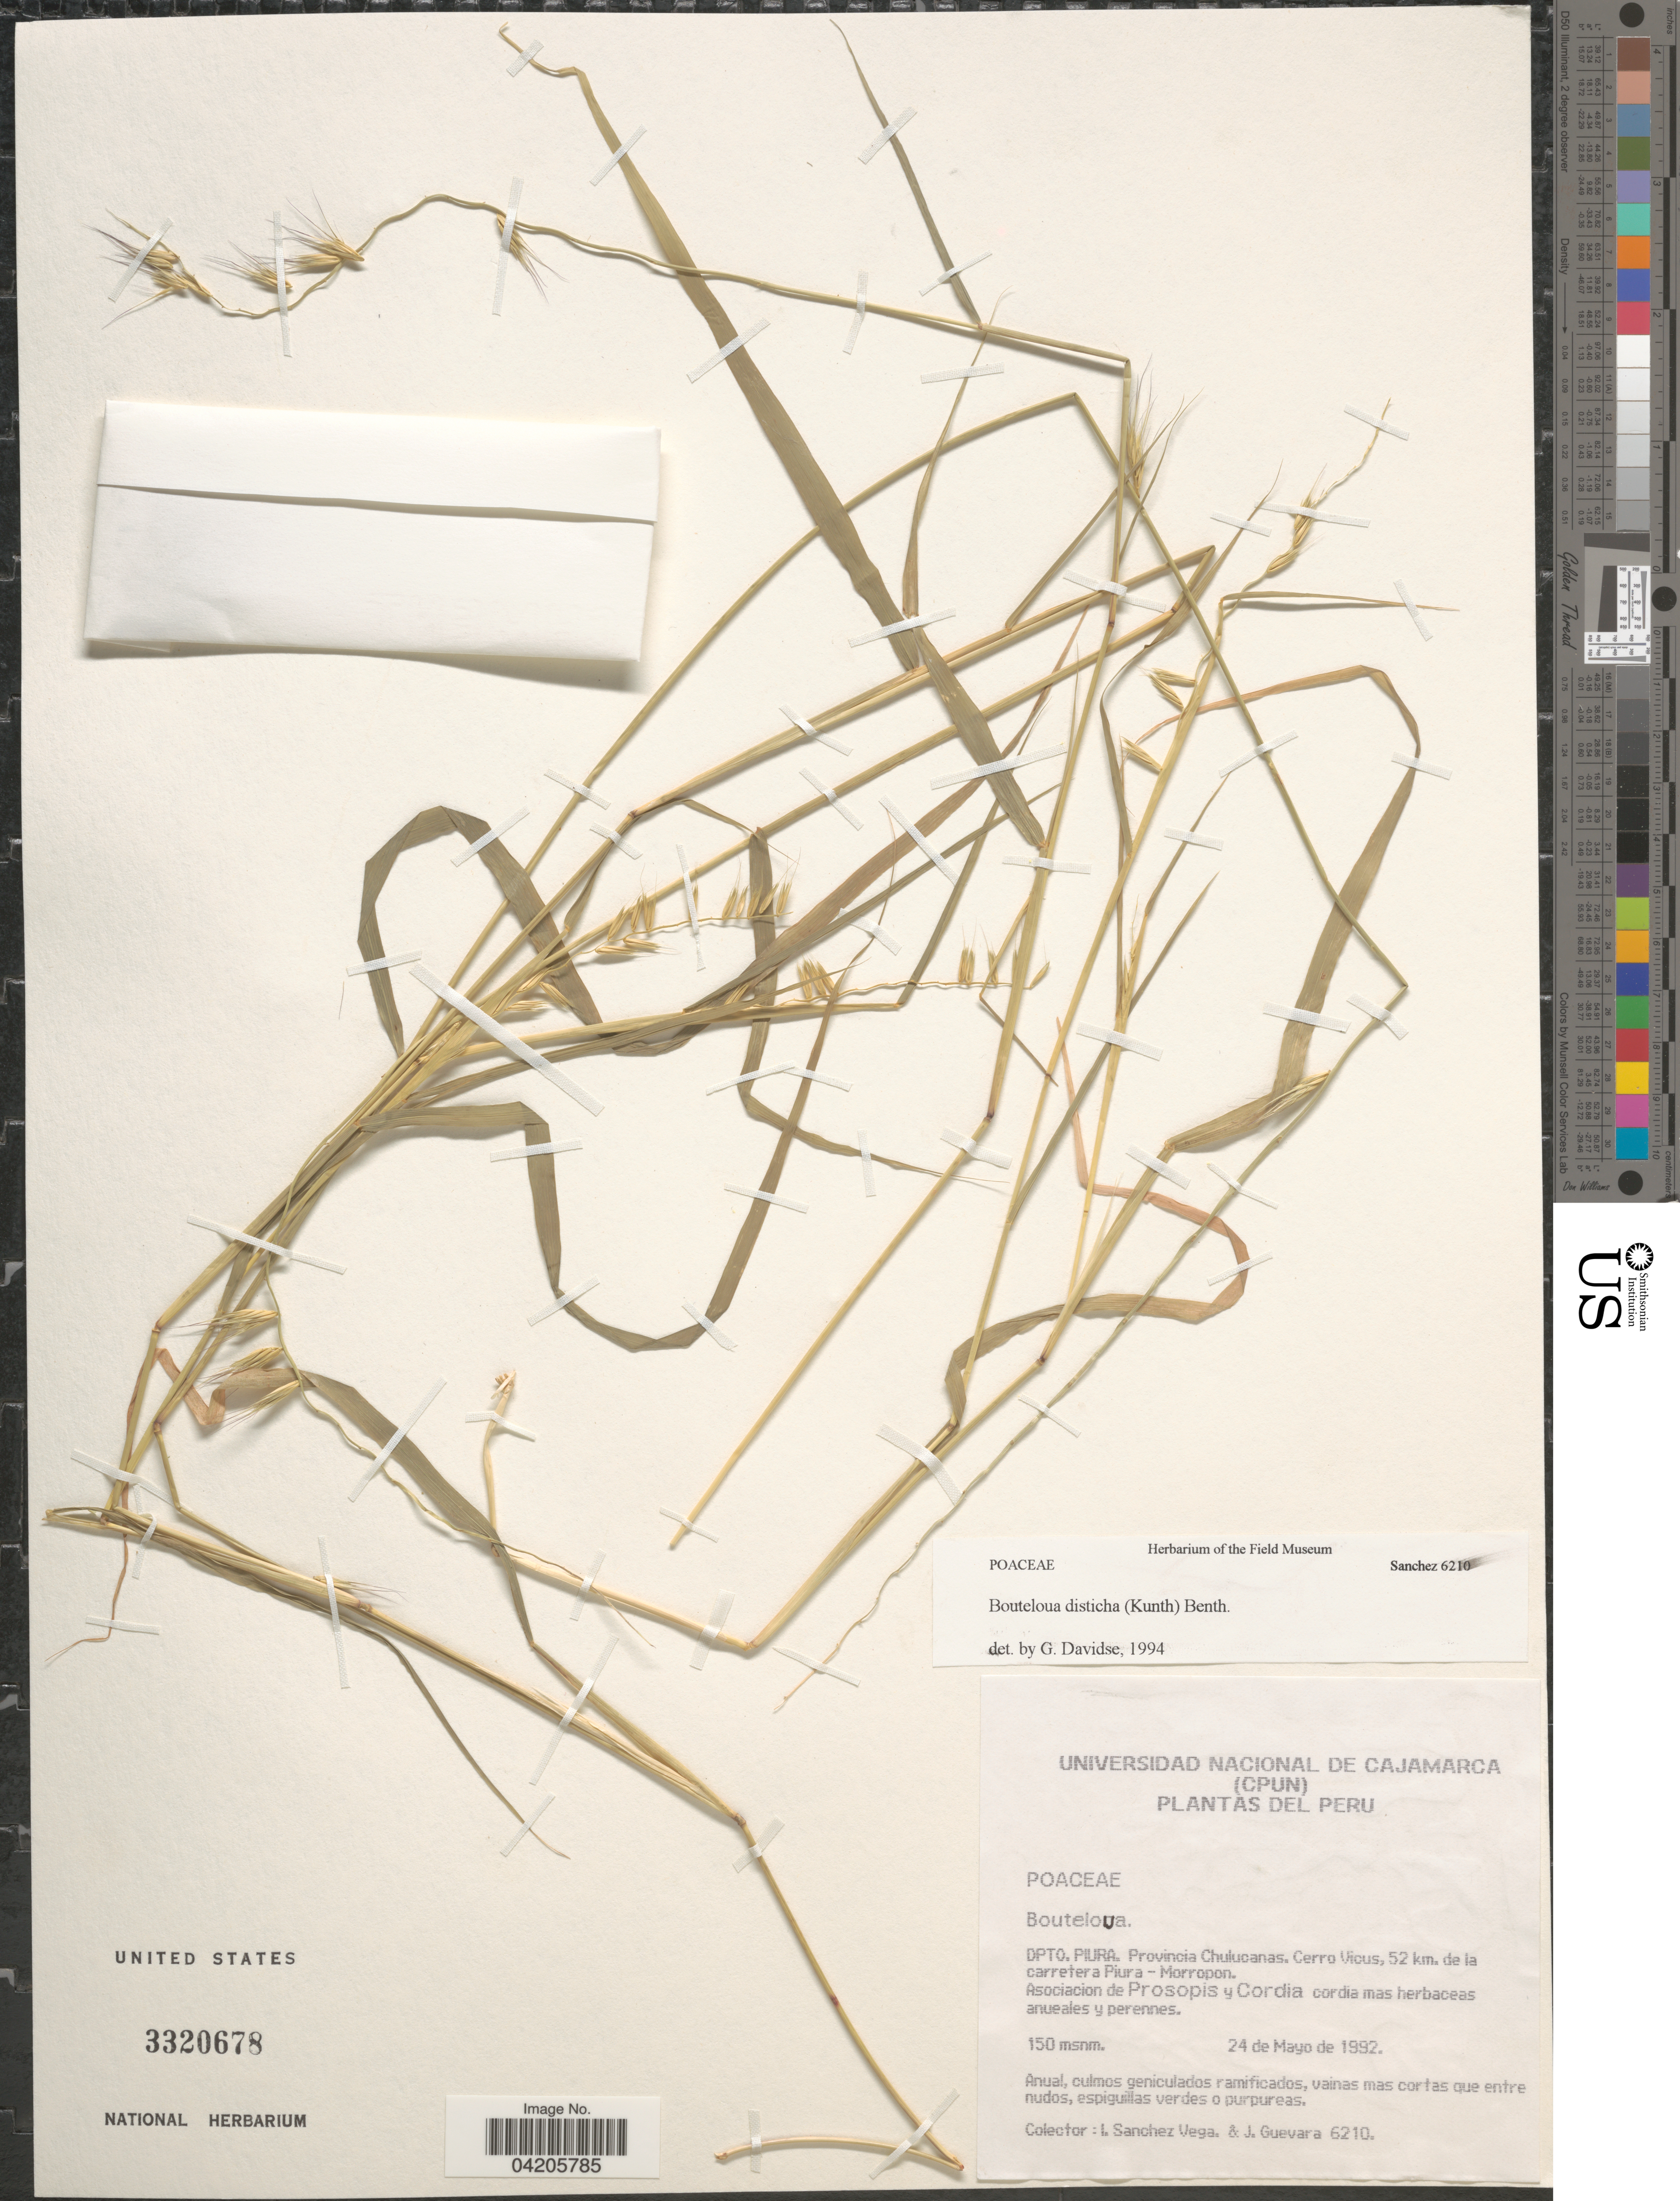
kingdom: Plantae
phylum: Tracheophyta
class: Liliopsida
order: Poales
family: Poaceae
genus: Bouteloua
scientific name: Bouteloua disticha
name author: (Kunth) Benth.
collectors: I. Sánchez Vega & J. Guevara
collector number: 6210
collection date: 1992-05-24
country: Peru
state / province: Piura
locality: Dpto. Piura. Provincia Chulucanas. Cerro Vicus, 52 km. de la carretera Piura - Morropon.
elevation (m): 150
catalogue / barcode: US 3320678